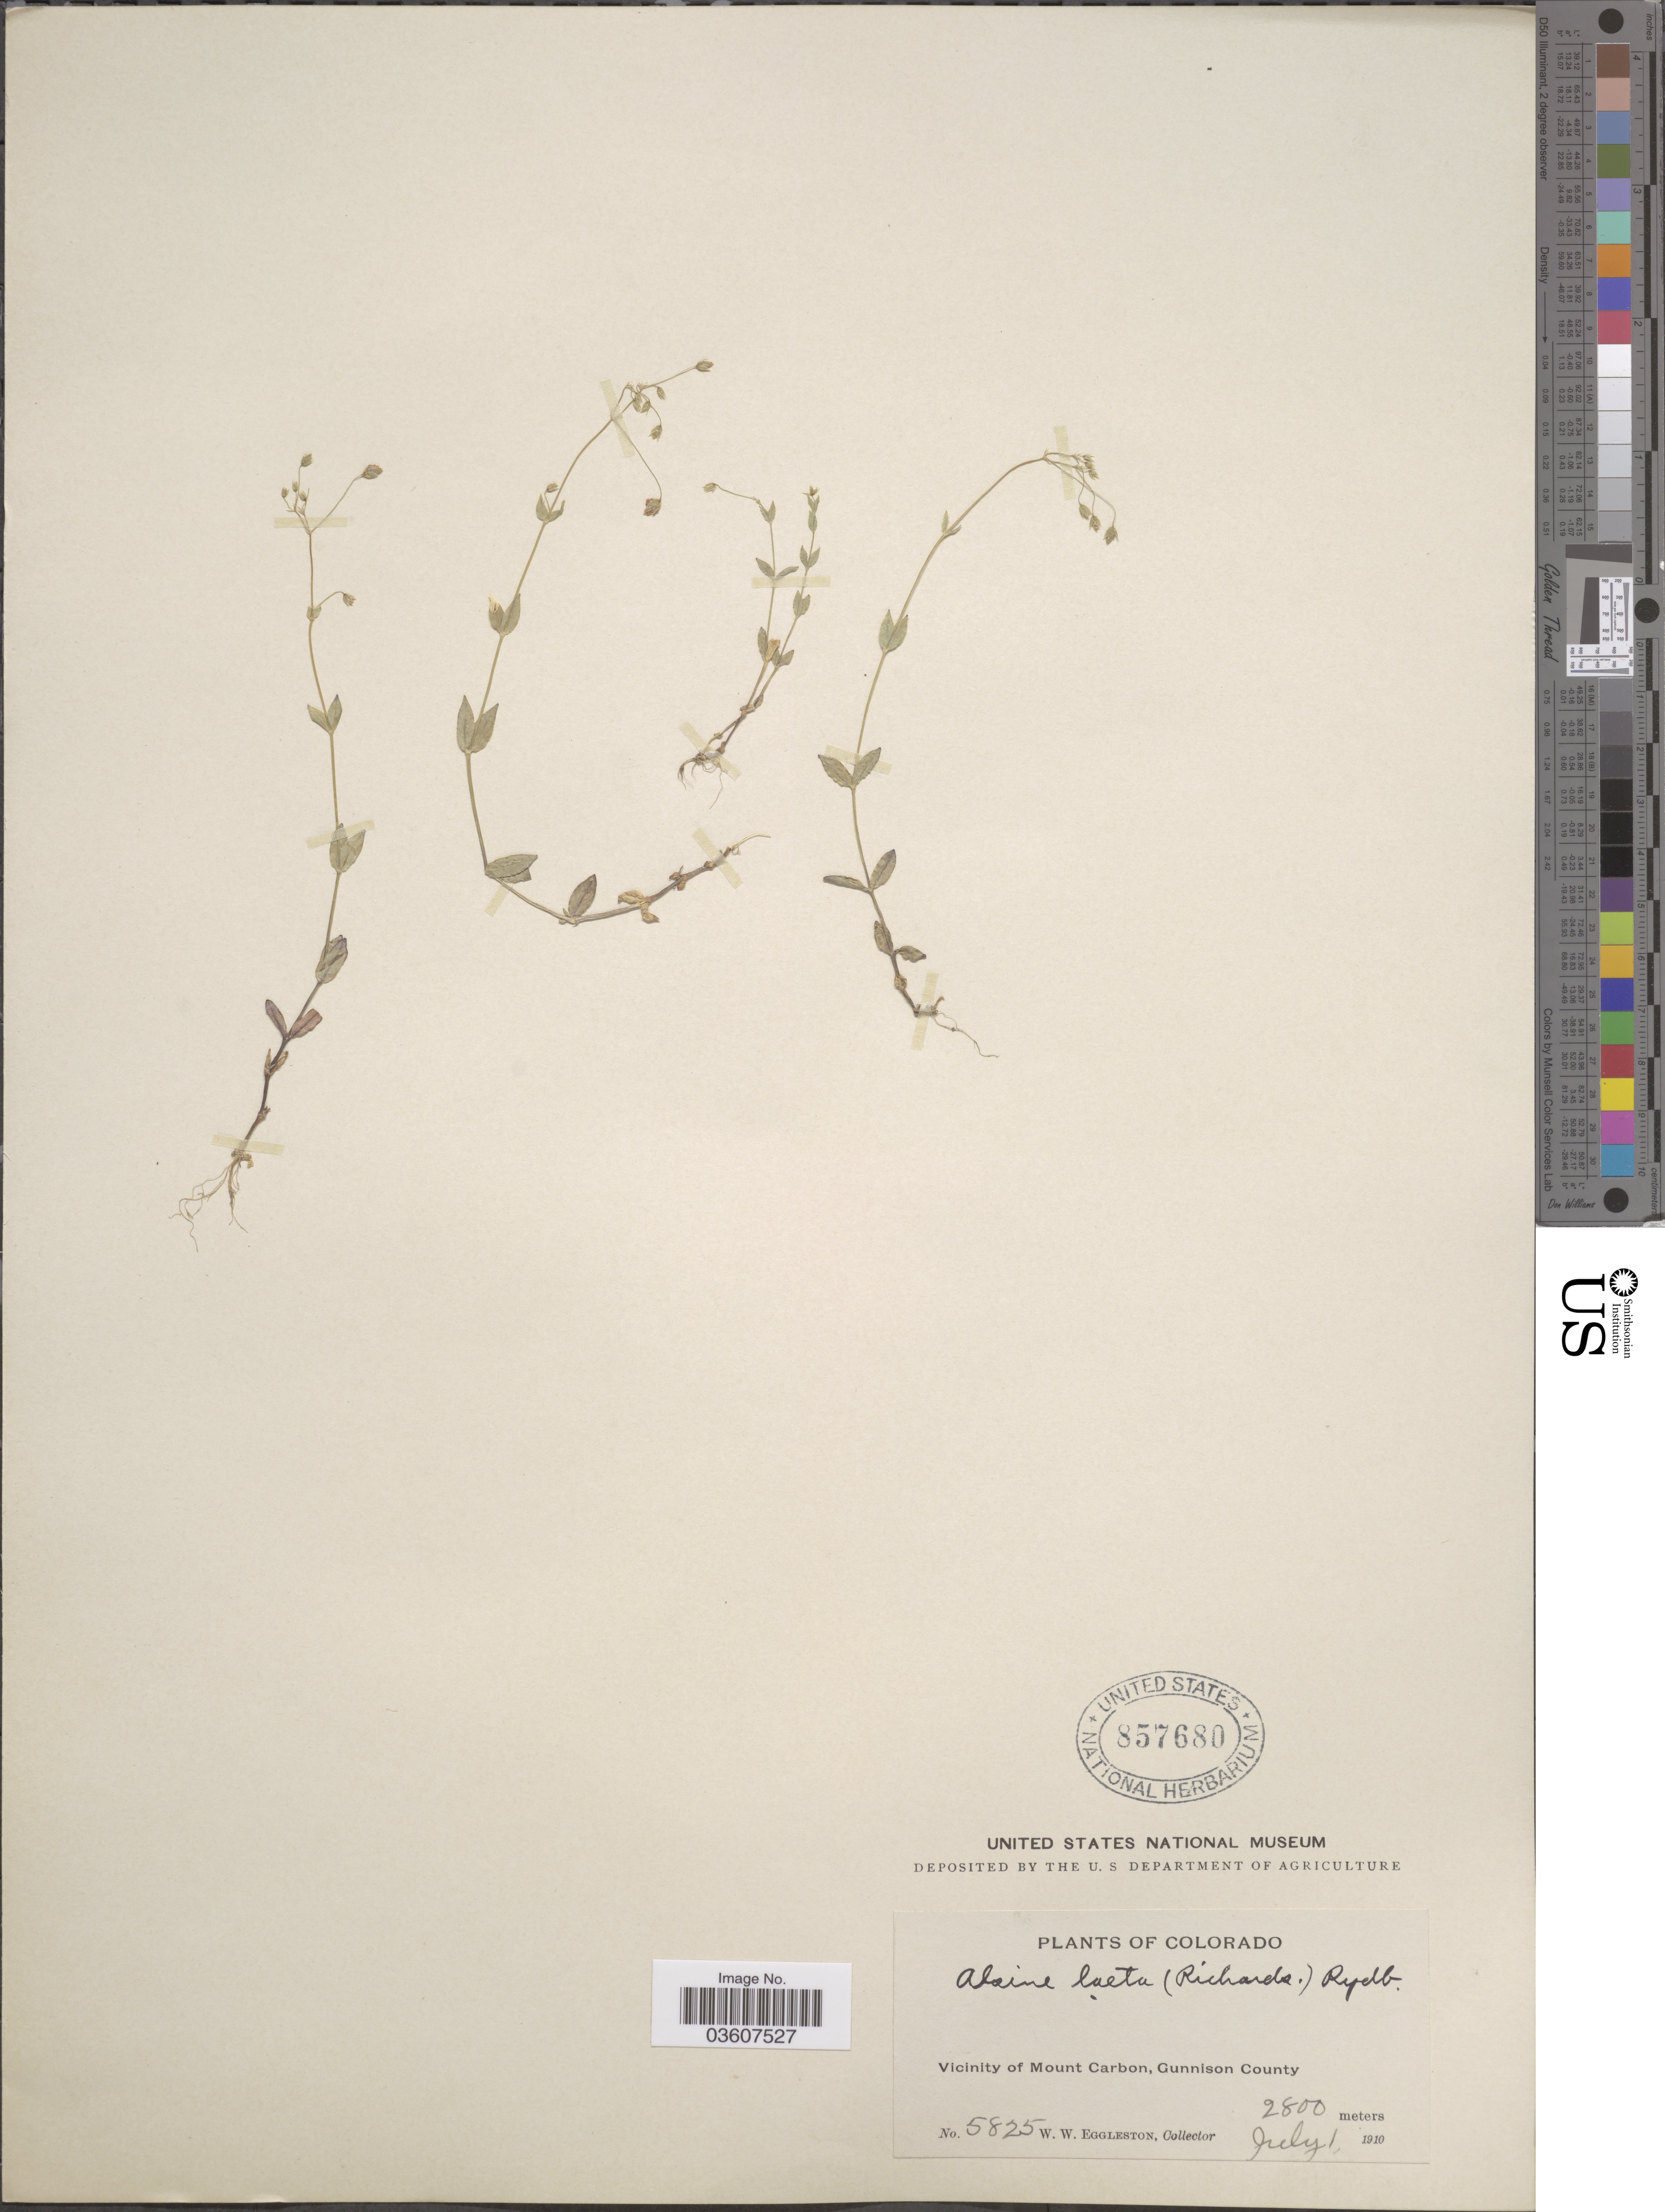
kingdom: Plantae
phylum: Tracheophyta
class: Magnoliopsida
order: Caryophyllales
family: Caryophyllaceae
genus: Stellaria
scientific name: Stellaria umbellata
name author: Turcz.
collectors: W. W. Eggleston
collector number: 5825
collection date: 1910-07-01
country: United States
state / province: Colorado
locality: Vicinity of Mount Carbon, Gunnison County.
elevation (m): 2800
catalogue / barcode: US 857680